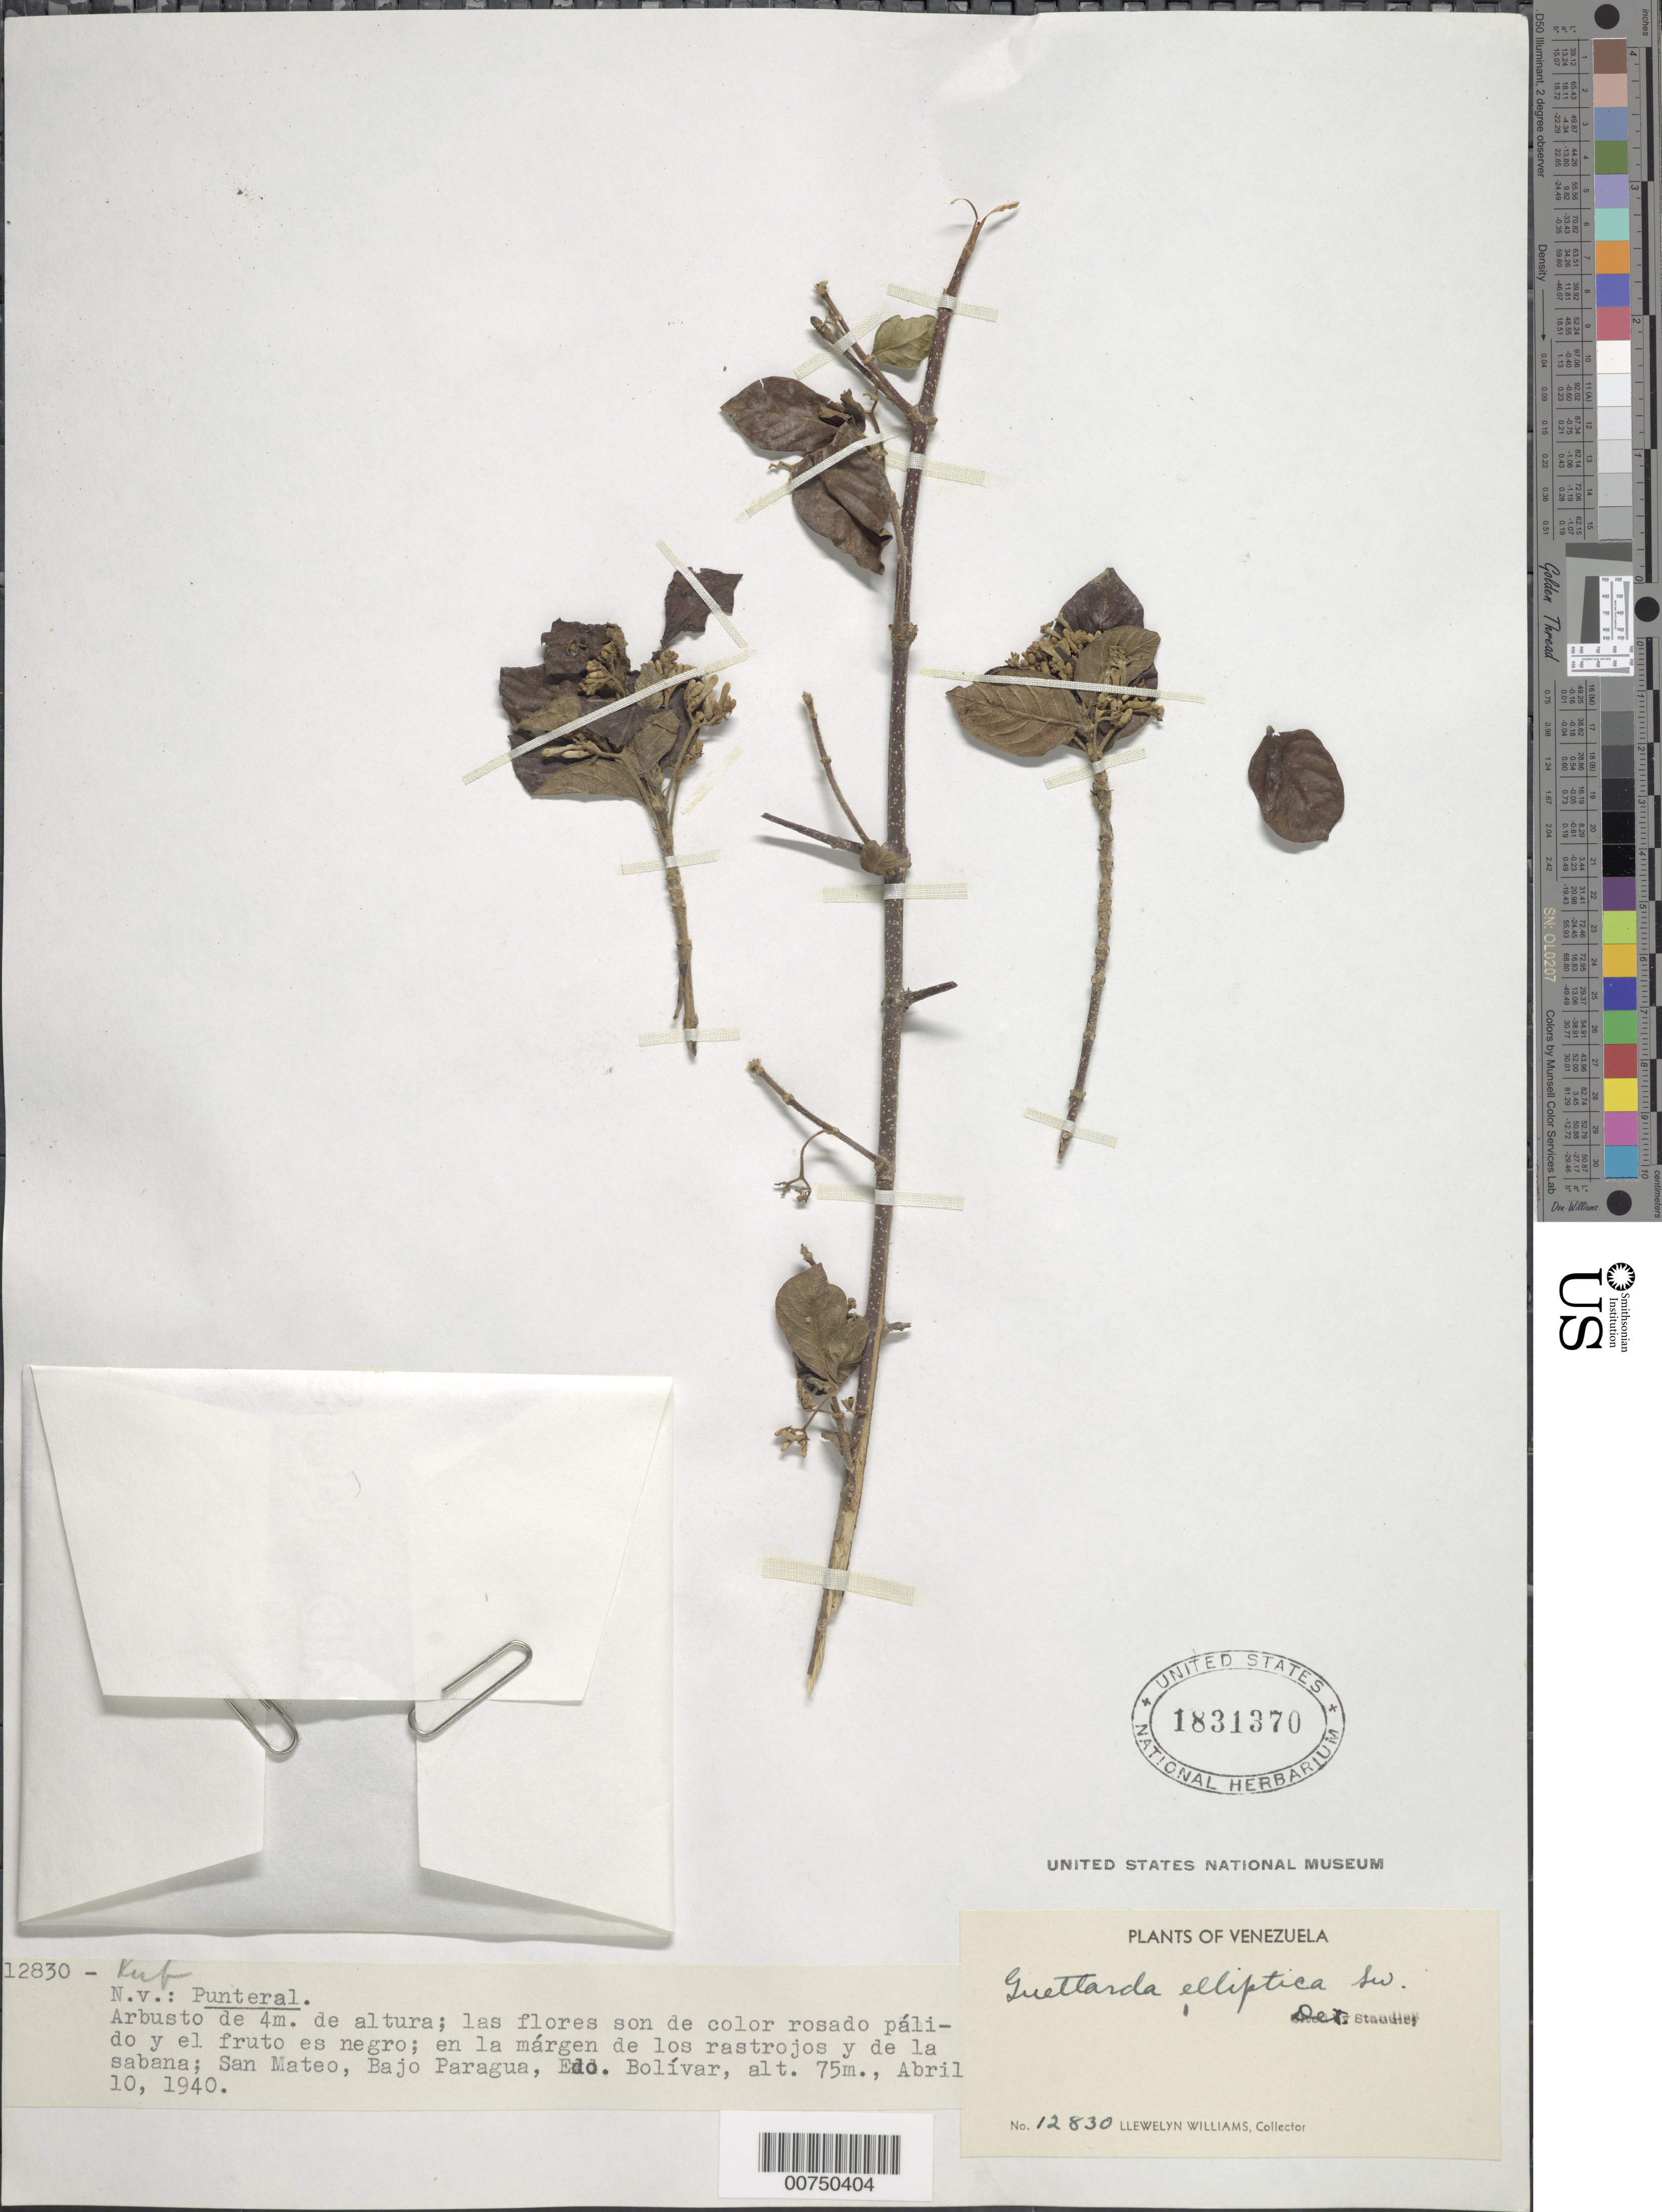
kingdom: Plantae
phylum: Tracheophyta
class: Magnoliopsida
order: Gentianales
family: Rubiaceae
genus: Guettarda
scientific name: Guettarda elliptica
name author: Sw.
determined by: Standley, Paul C.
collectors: Ll. Williams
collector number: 12830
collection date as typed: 10-Apr-40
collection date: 1940-04-10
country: Venezuela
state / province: Bolívar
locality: San Mateo, Bajo Paragua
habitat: Margen de los rastrojos y de la sabana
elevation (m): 75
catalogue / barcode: US 1831370